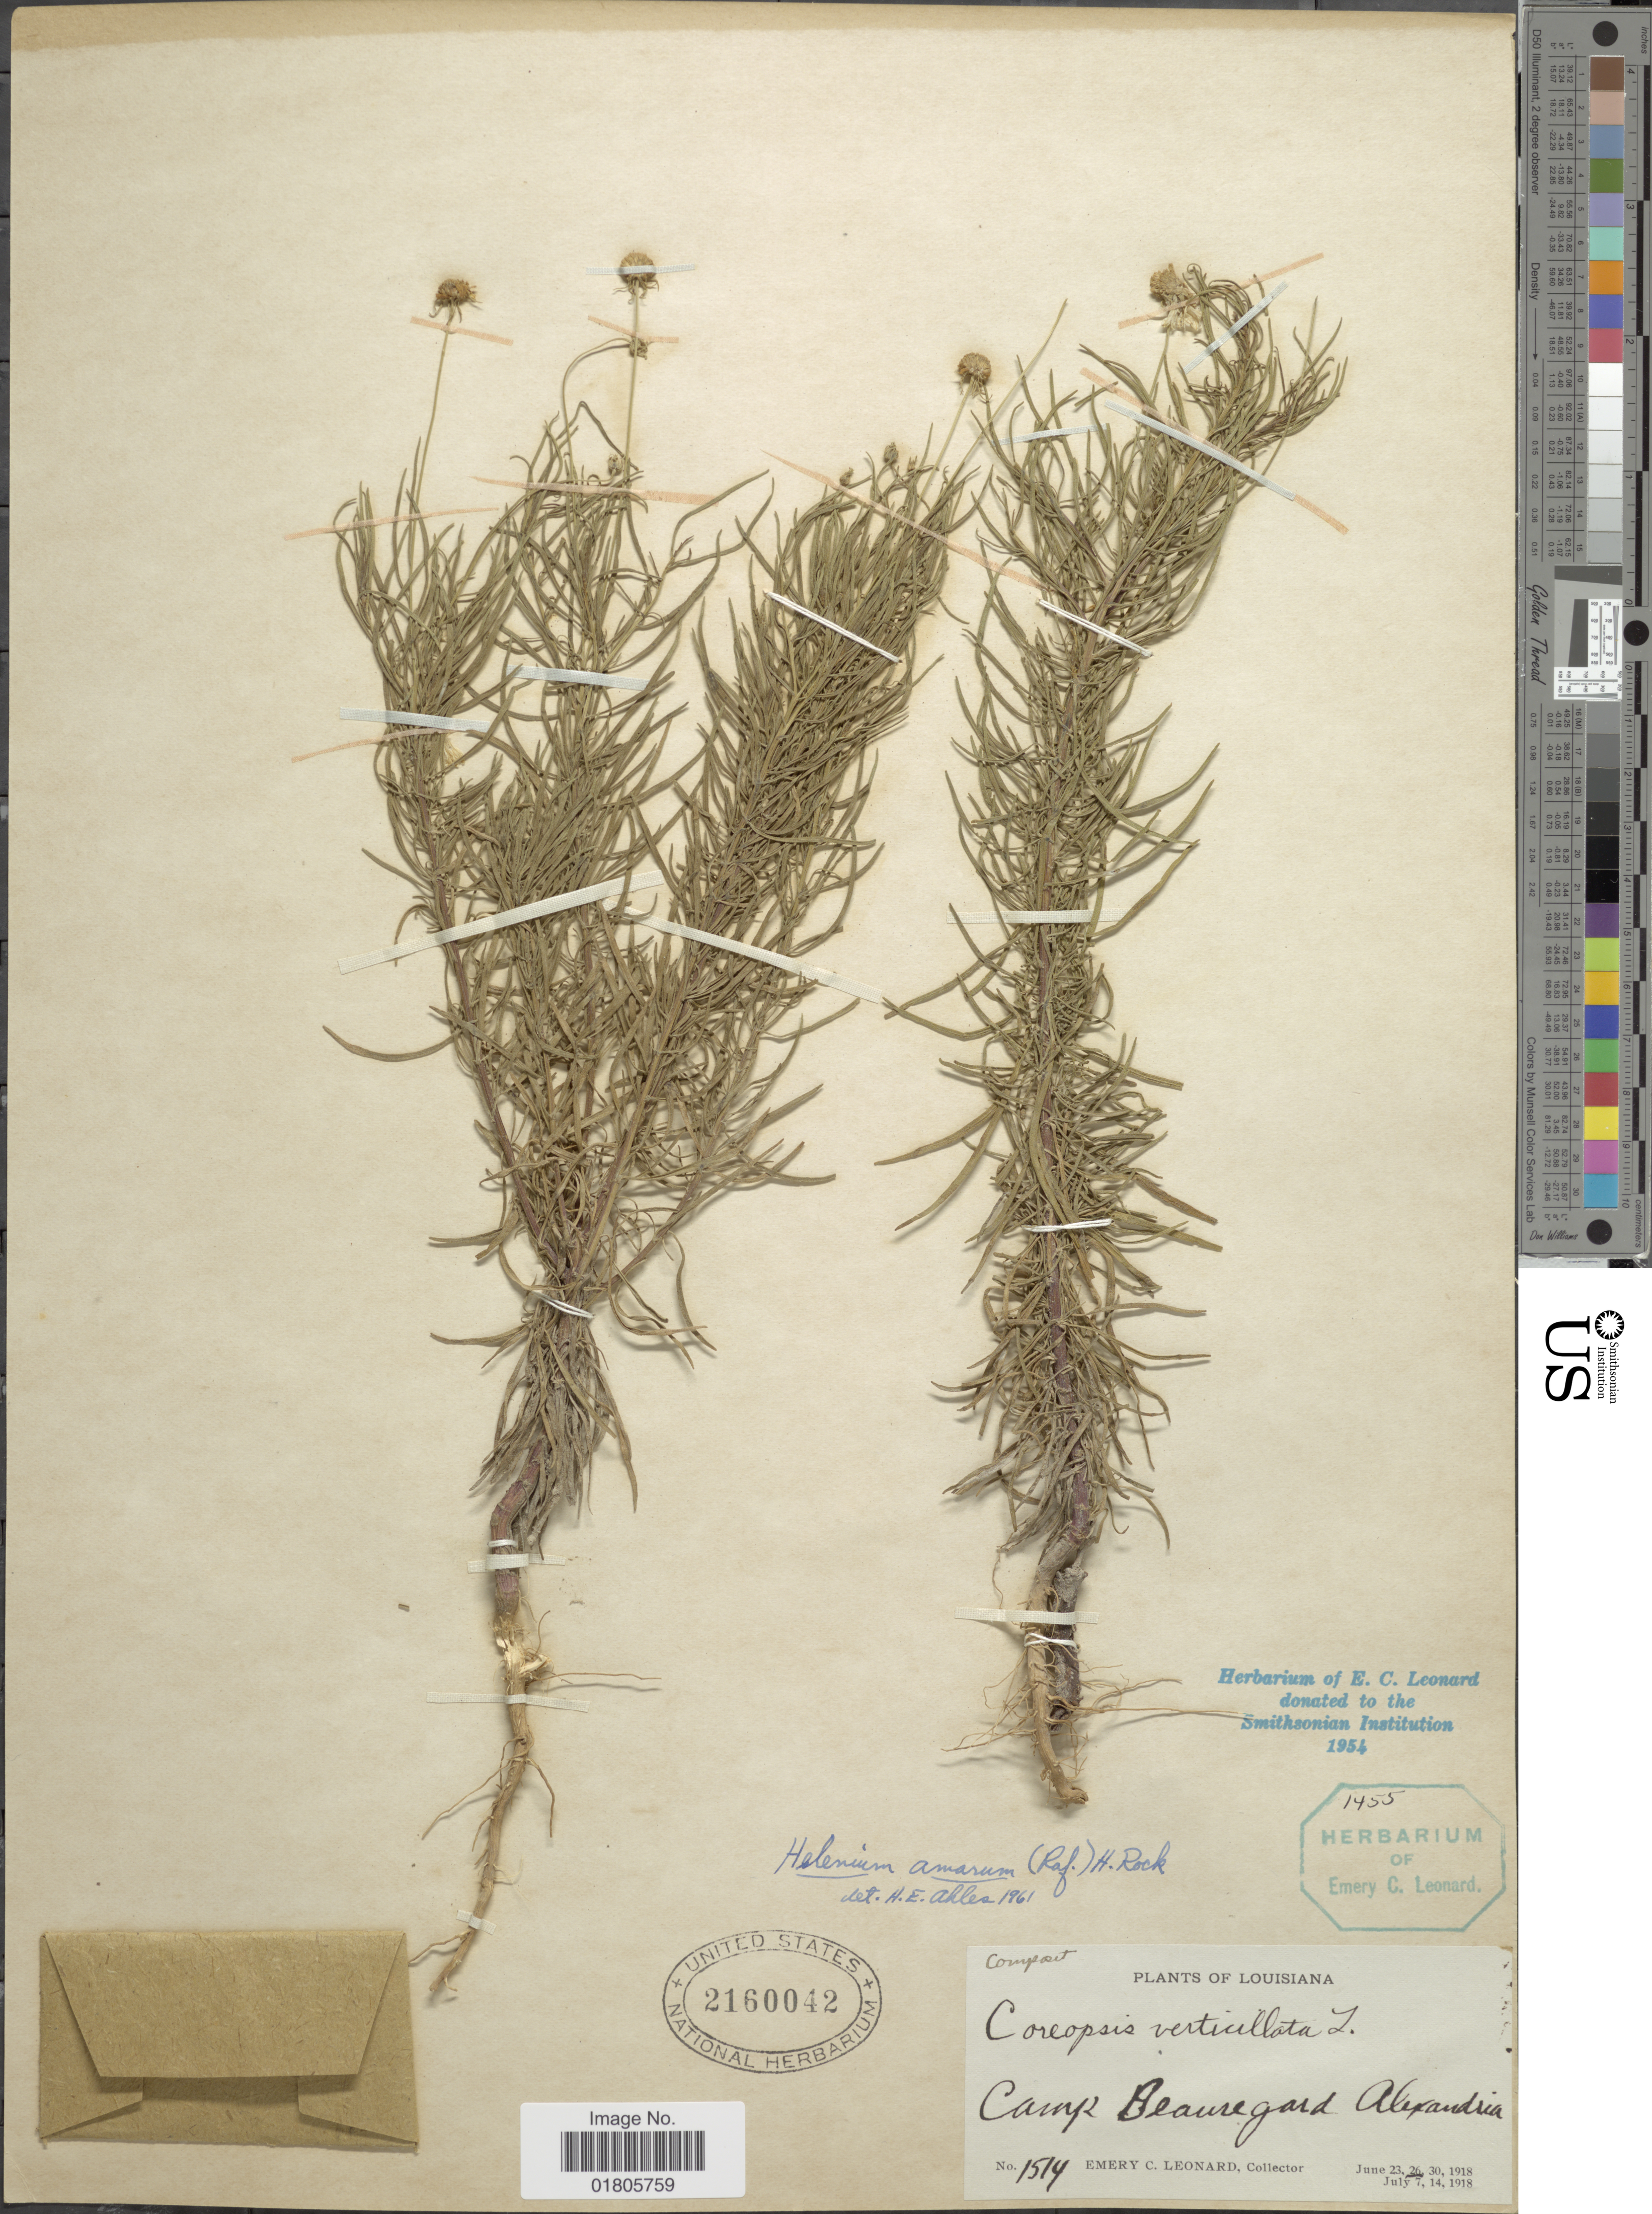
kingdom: Plantae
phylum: Tracheophyta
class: Magnoliopsida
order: Asterales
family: Asteraceae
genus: Helenium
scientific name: Helenium amarum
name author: (Raf.) H. Rock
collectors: E. C. Leonard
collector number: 1514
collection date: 1918-06-26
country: United States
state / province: Louisiana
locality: Camp Beauregard Alexandria.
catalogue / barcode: US 2160042